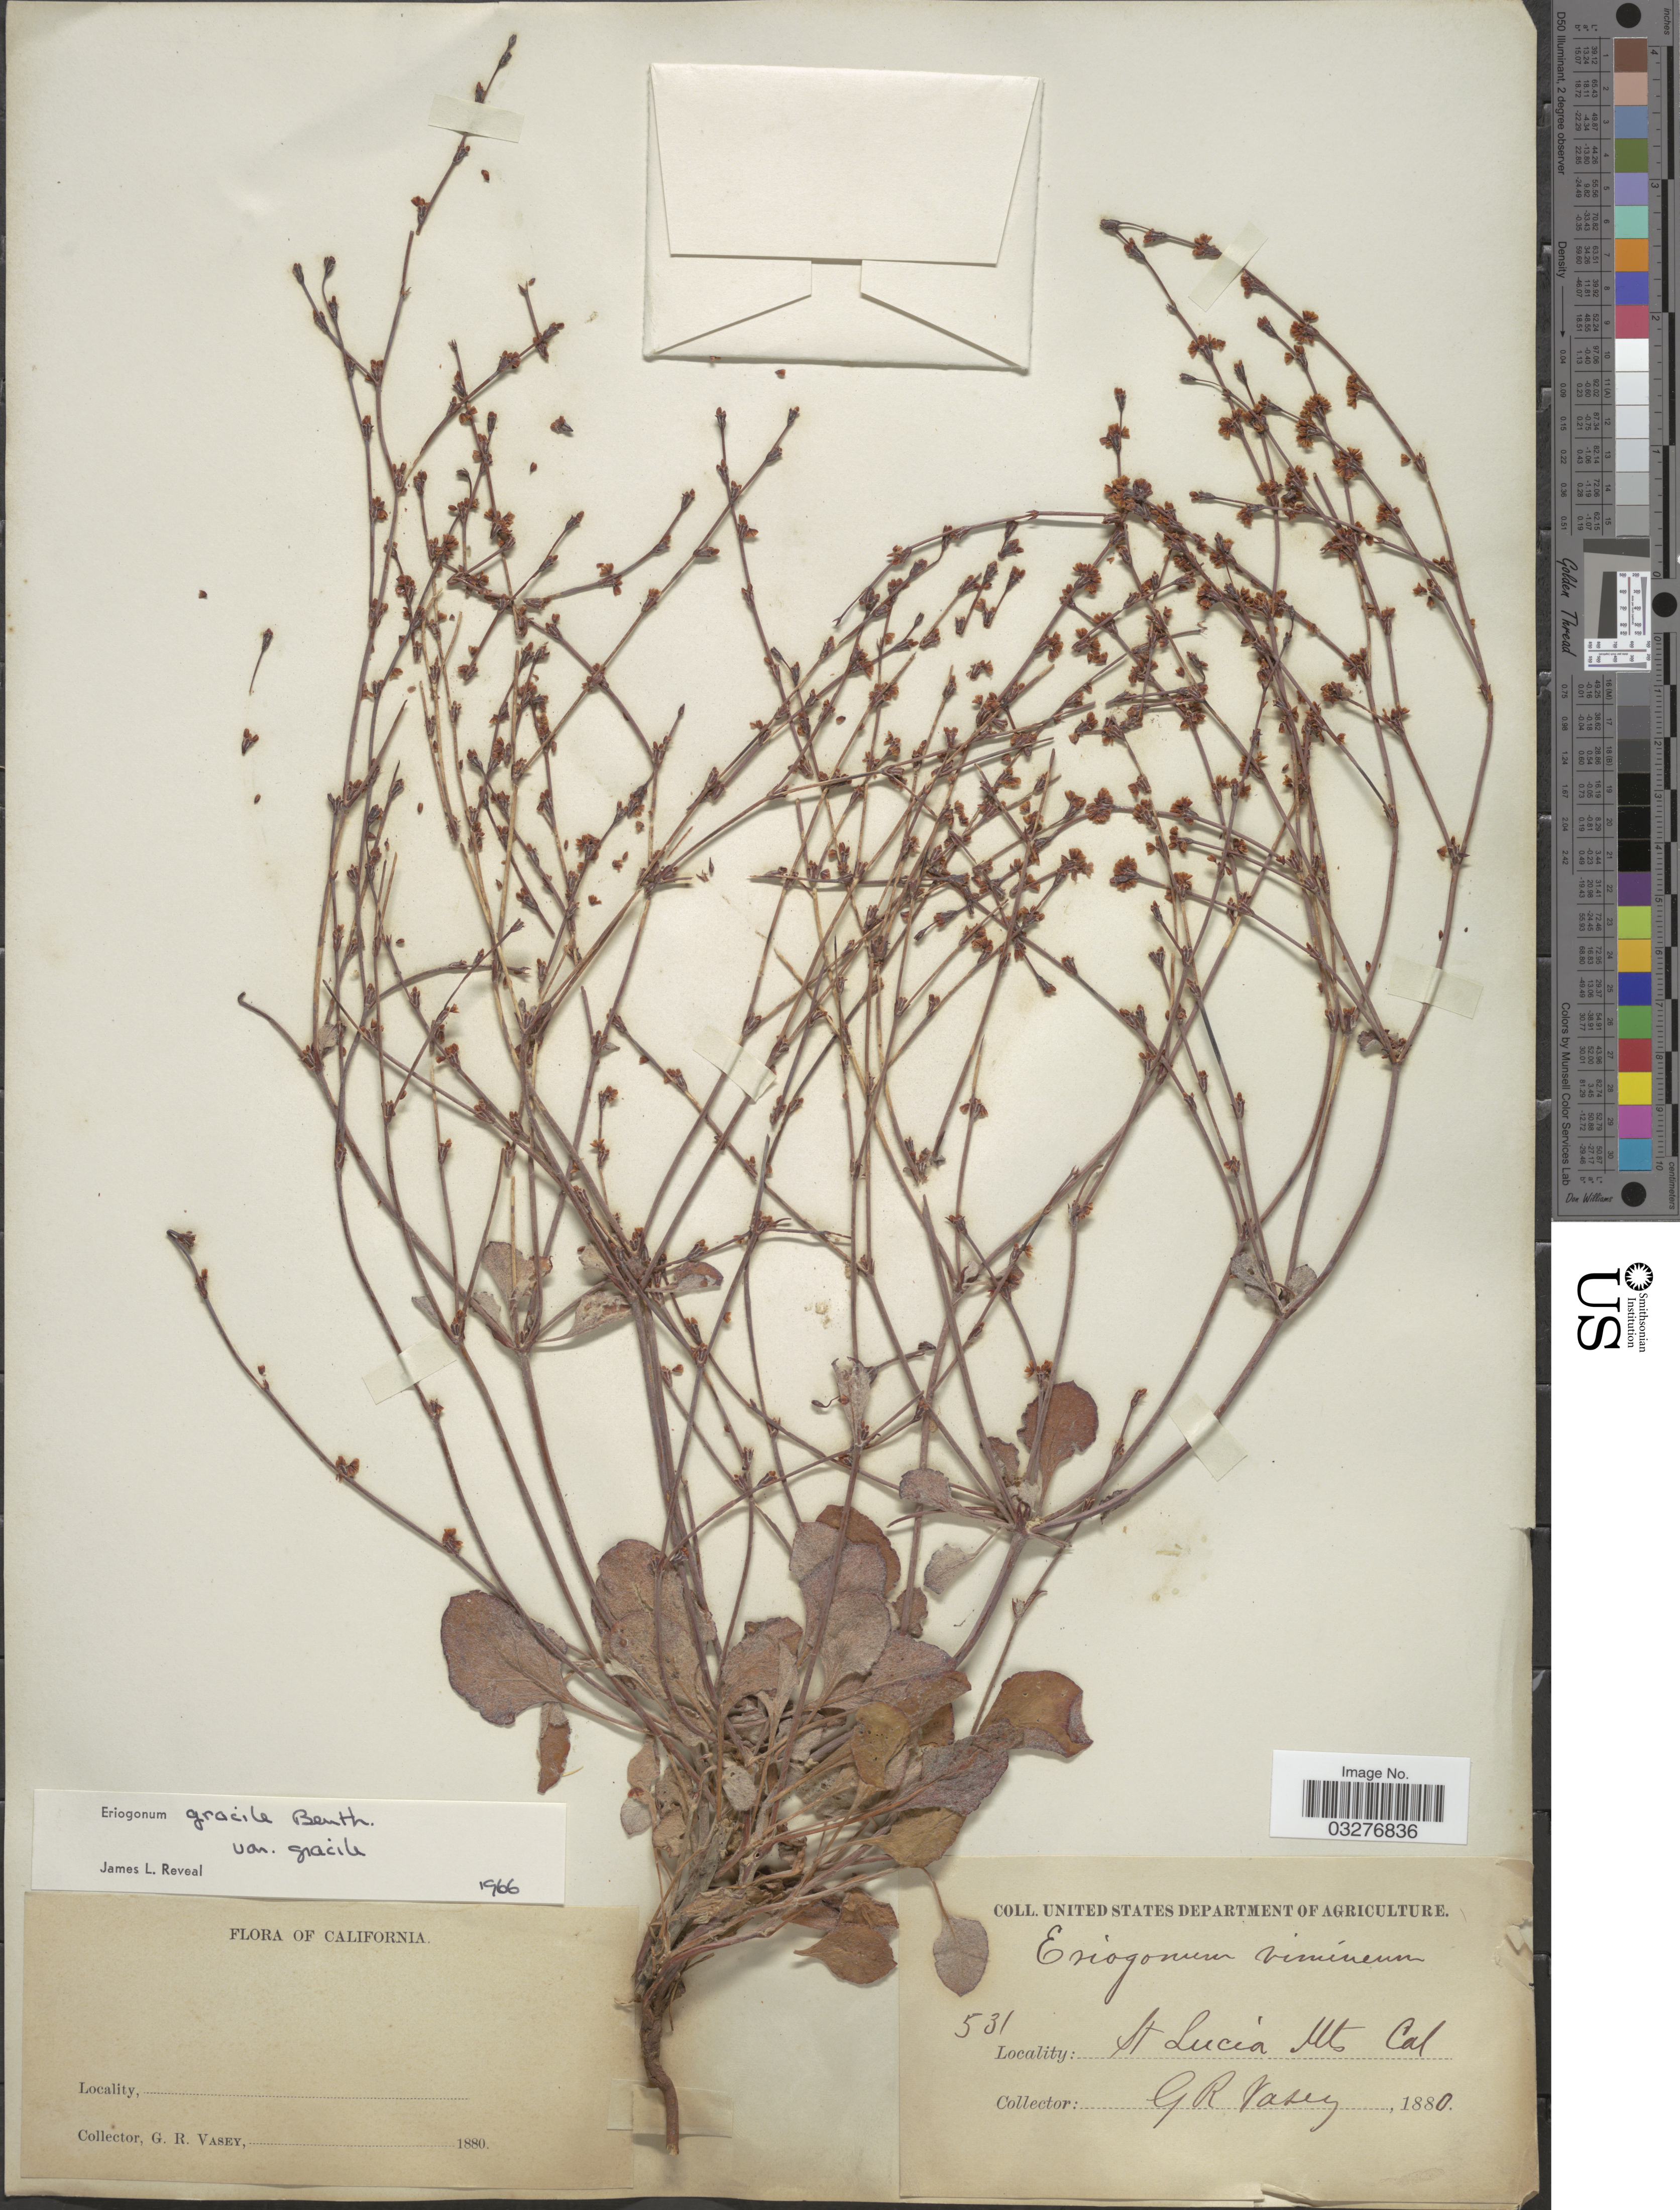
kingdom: Plantae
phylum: Tracheophyta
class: Magnoliopsida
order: Caryophyllales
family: Polygonaceae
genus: Eriogonum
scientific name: Eriogonum gracile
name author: Benth.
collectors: G. R. Vasey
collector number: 531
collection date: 1880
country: United States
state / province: California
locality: St Lucia Mts Cal.